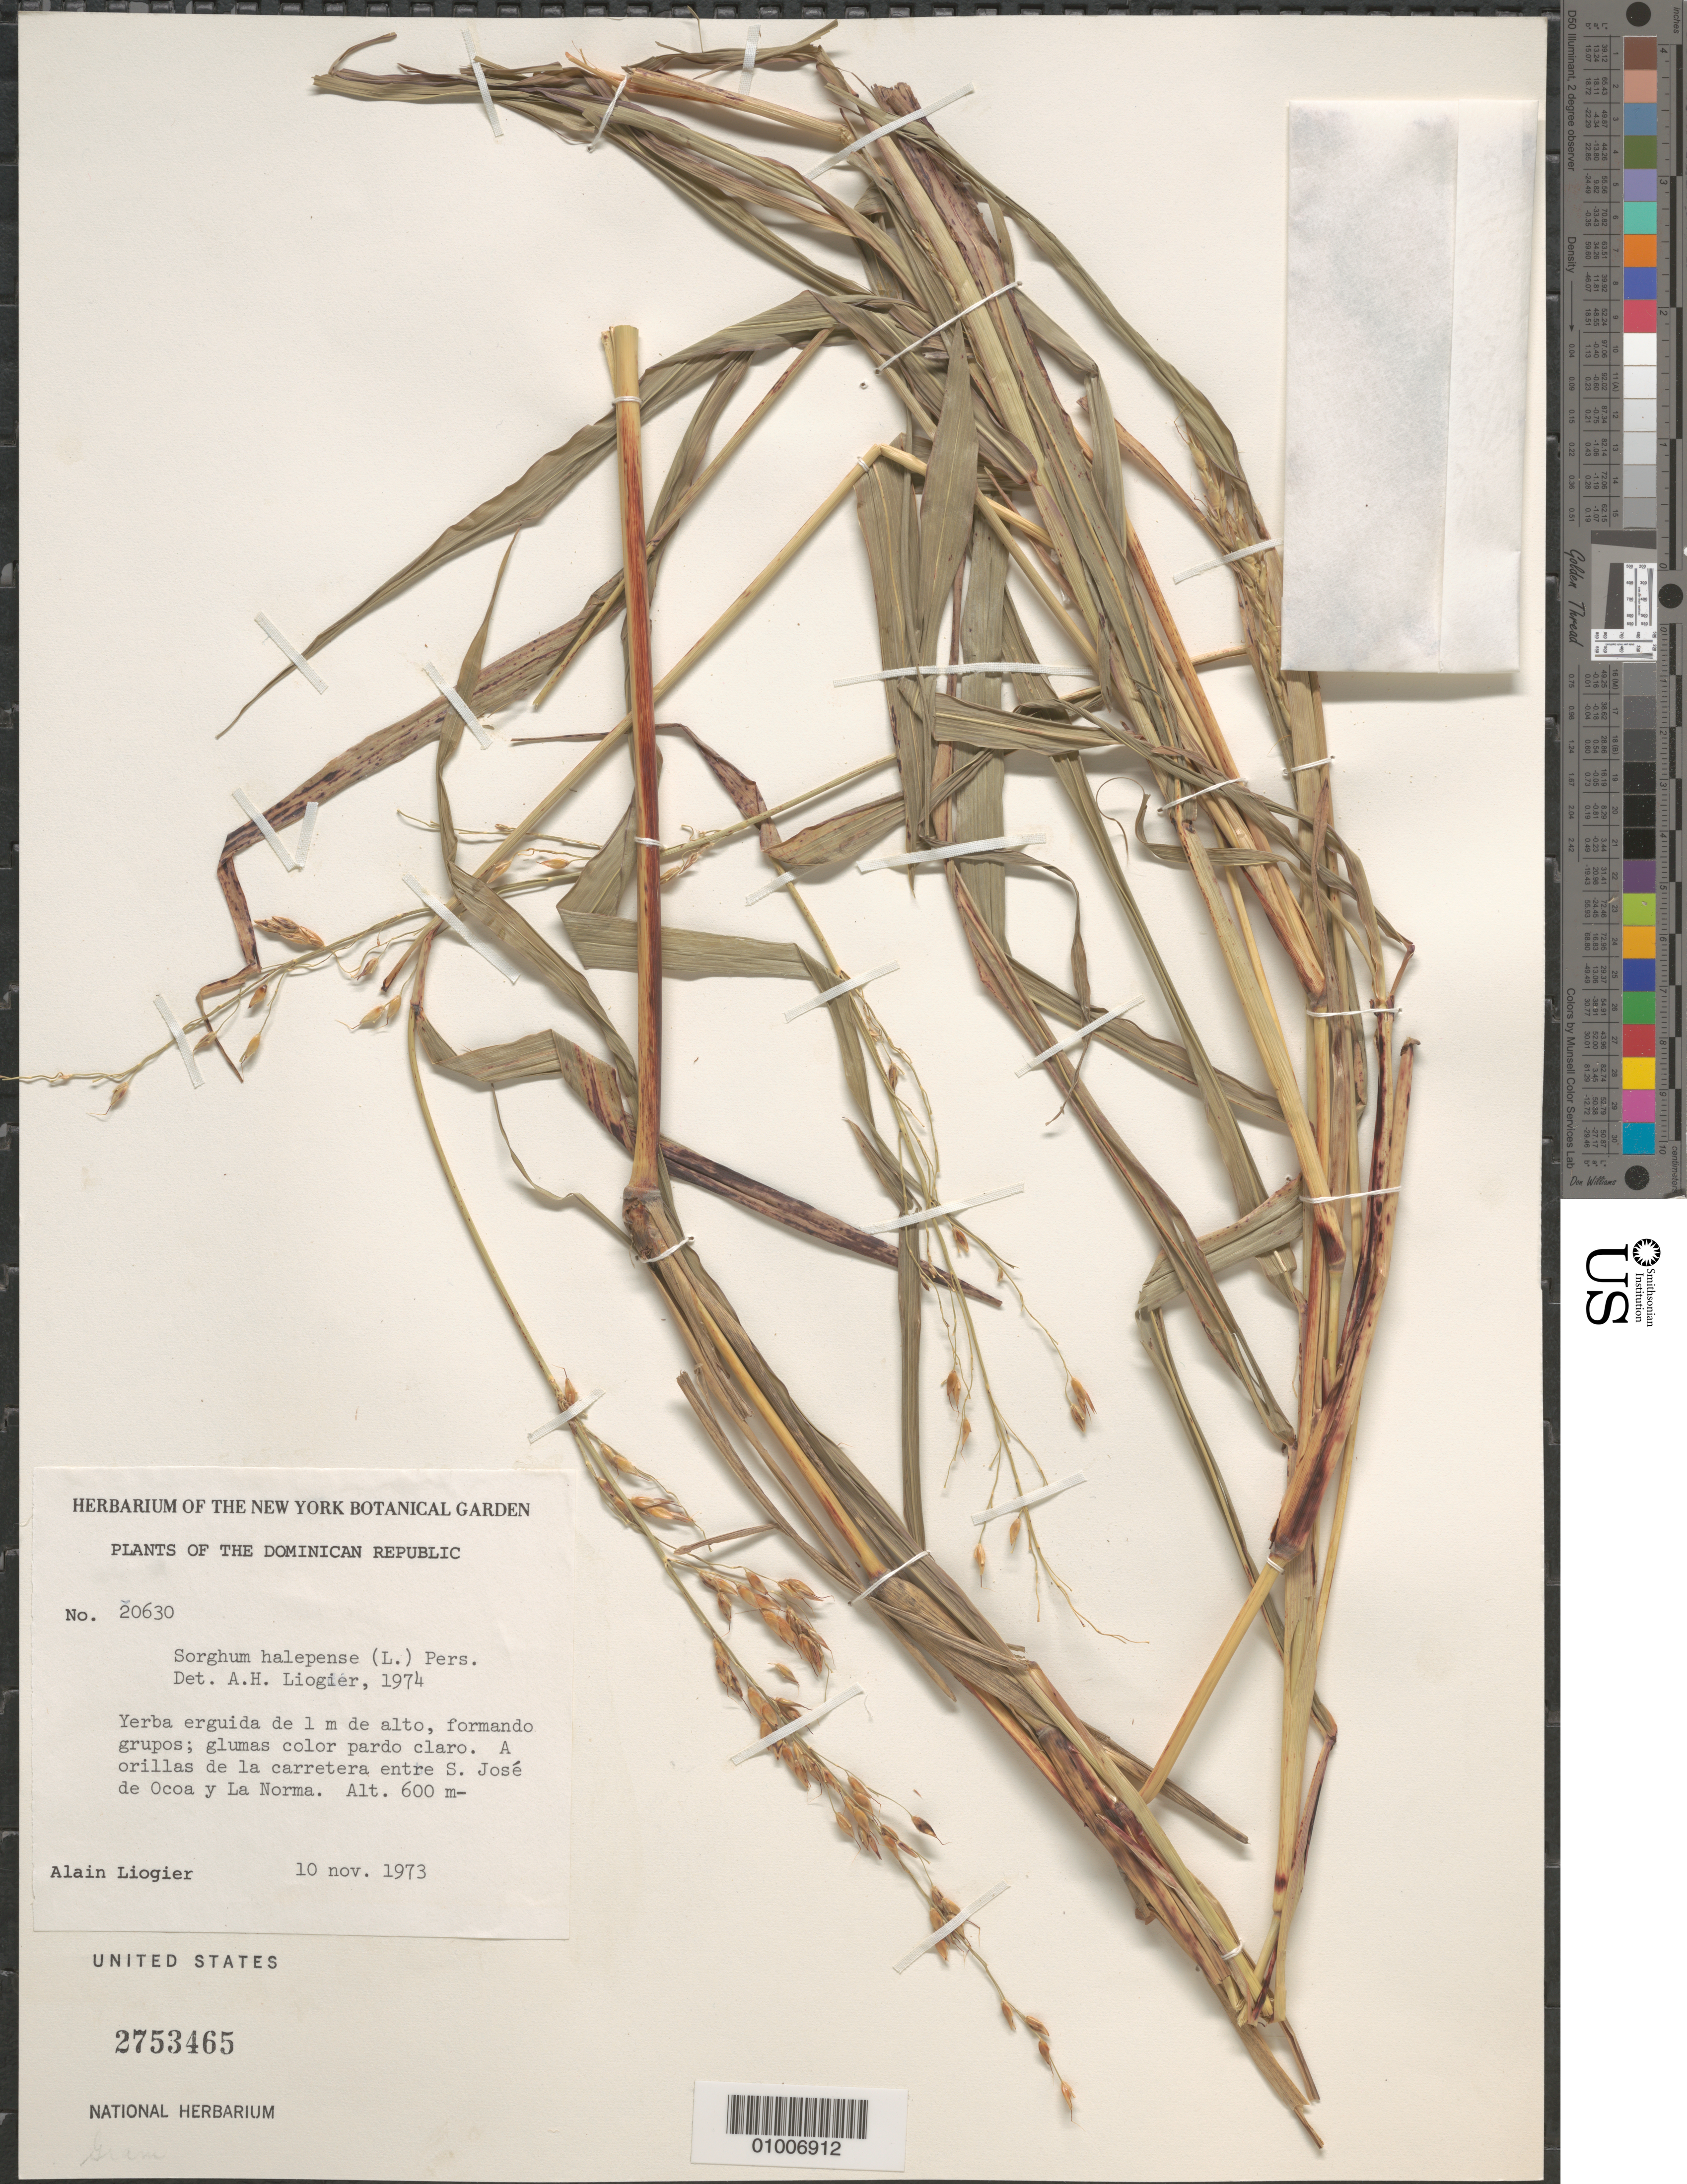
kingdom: Plantae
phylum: Tracheophyta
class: Liliopsida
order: Poales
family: Poaceae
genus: Sorghum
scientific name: Sorghum halepense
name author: (L.) Pers.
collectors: A. H. Liogier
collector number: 20630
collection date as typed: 10 Nov 1973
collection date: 1973-11-10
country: Dominican Republic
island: Hispaniola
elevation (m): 600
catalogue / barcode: US 2753465